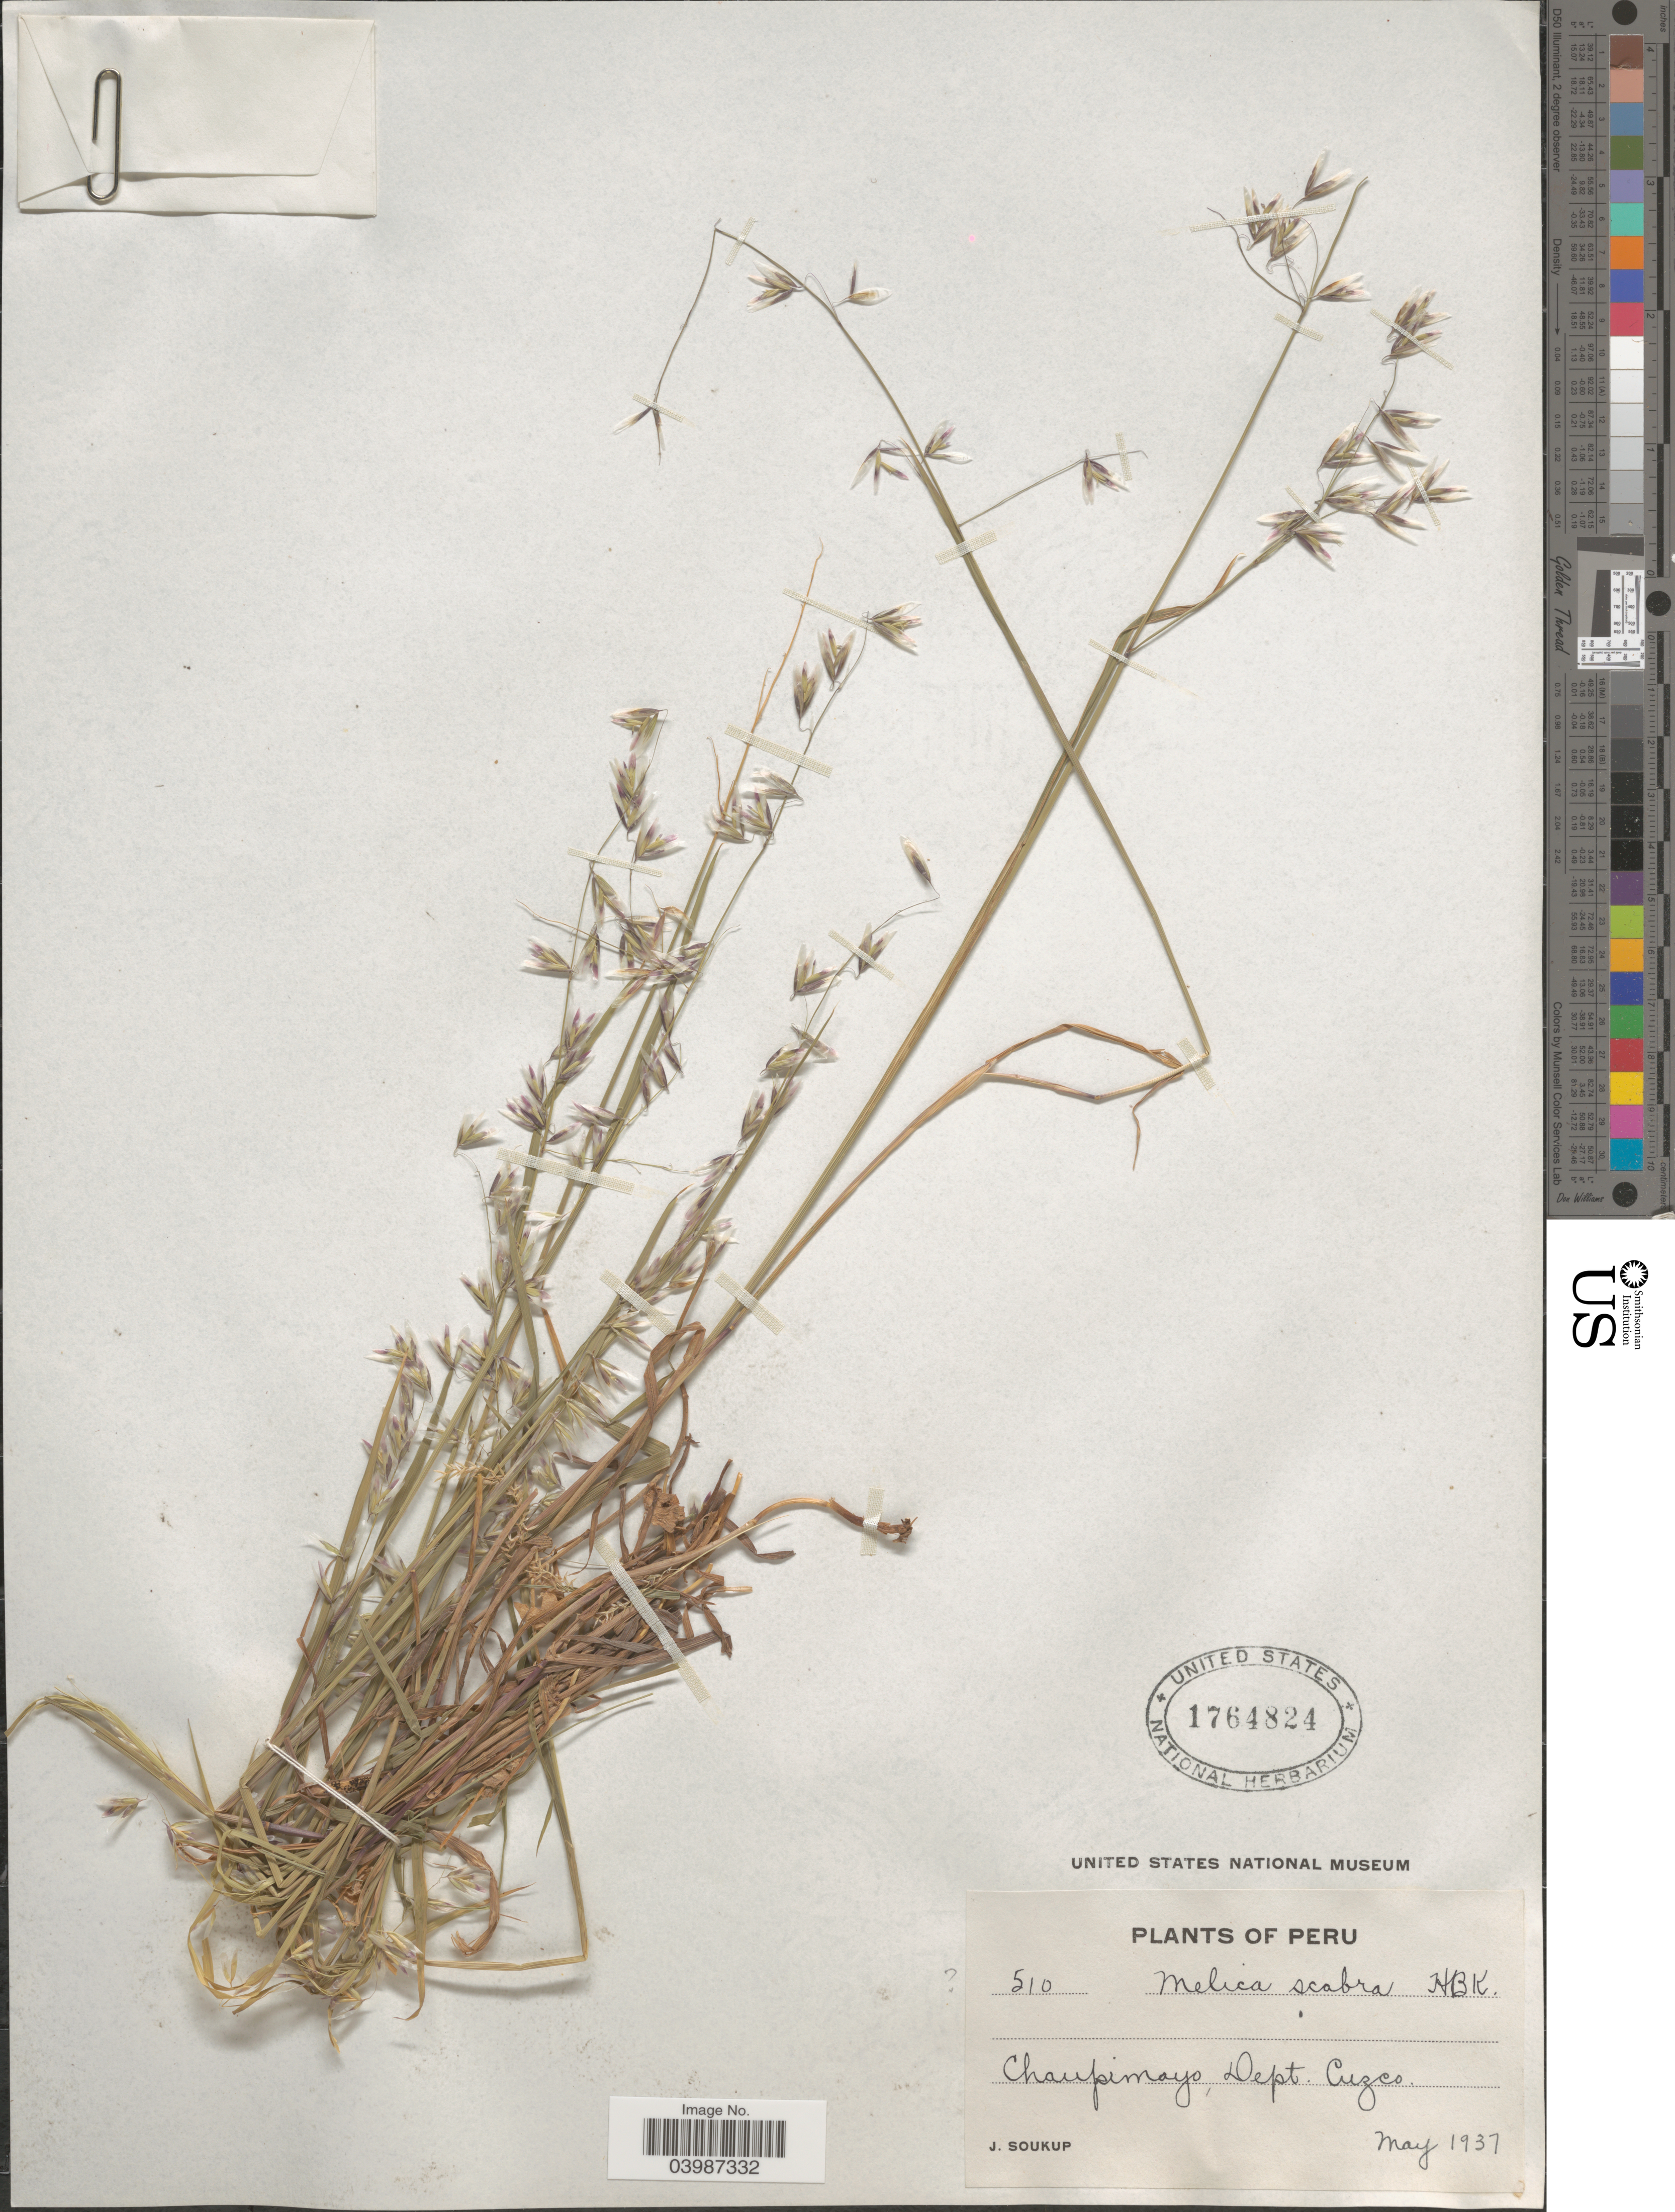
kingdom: Plantae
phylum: Tracheophyta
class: Liliopsida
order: Poales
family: Poaceae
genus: Melica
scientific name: Melica scabra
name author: Kunth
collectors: J. Soukup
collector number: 510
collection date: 1937-05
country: Peru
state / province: Cusco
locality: Chaupimayo, Dept. Cuzco.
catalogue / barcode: US 1764824